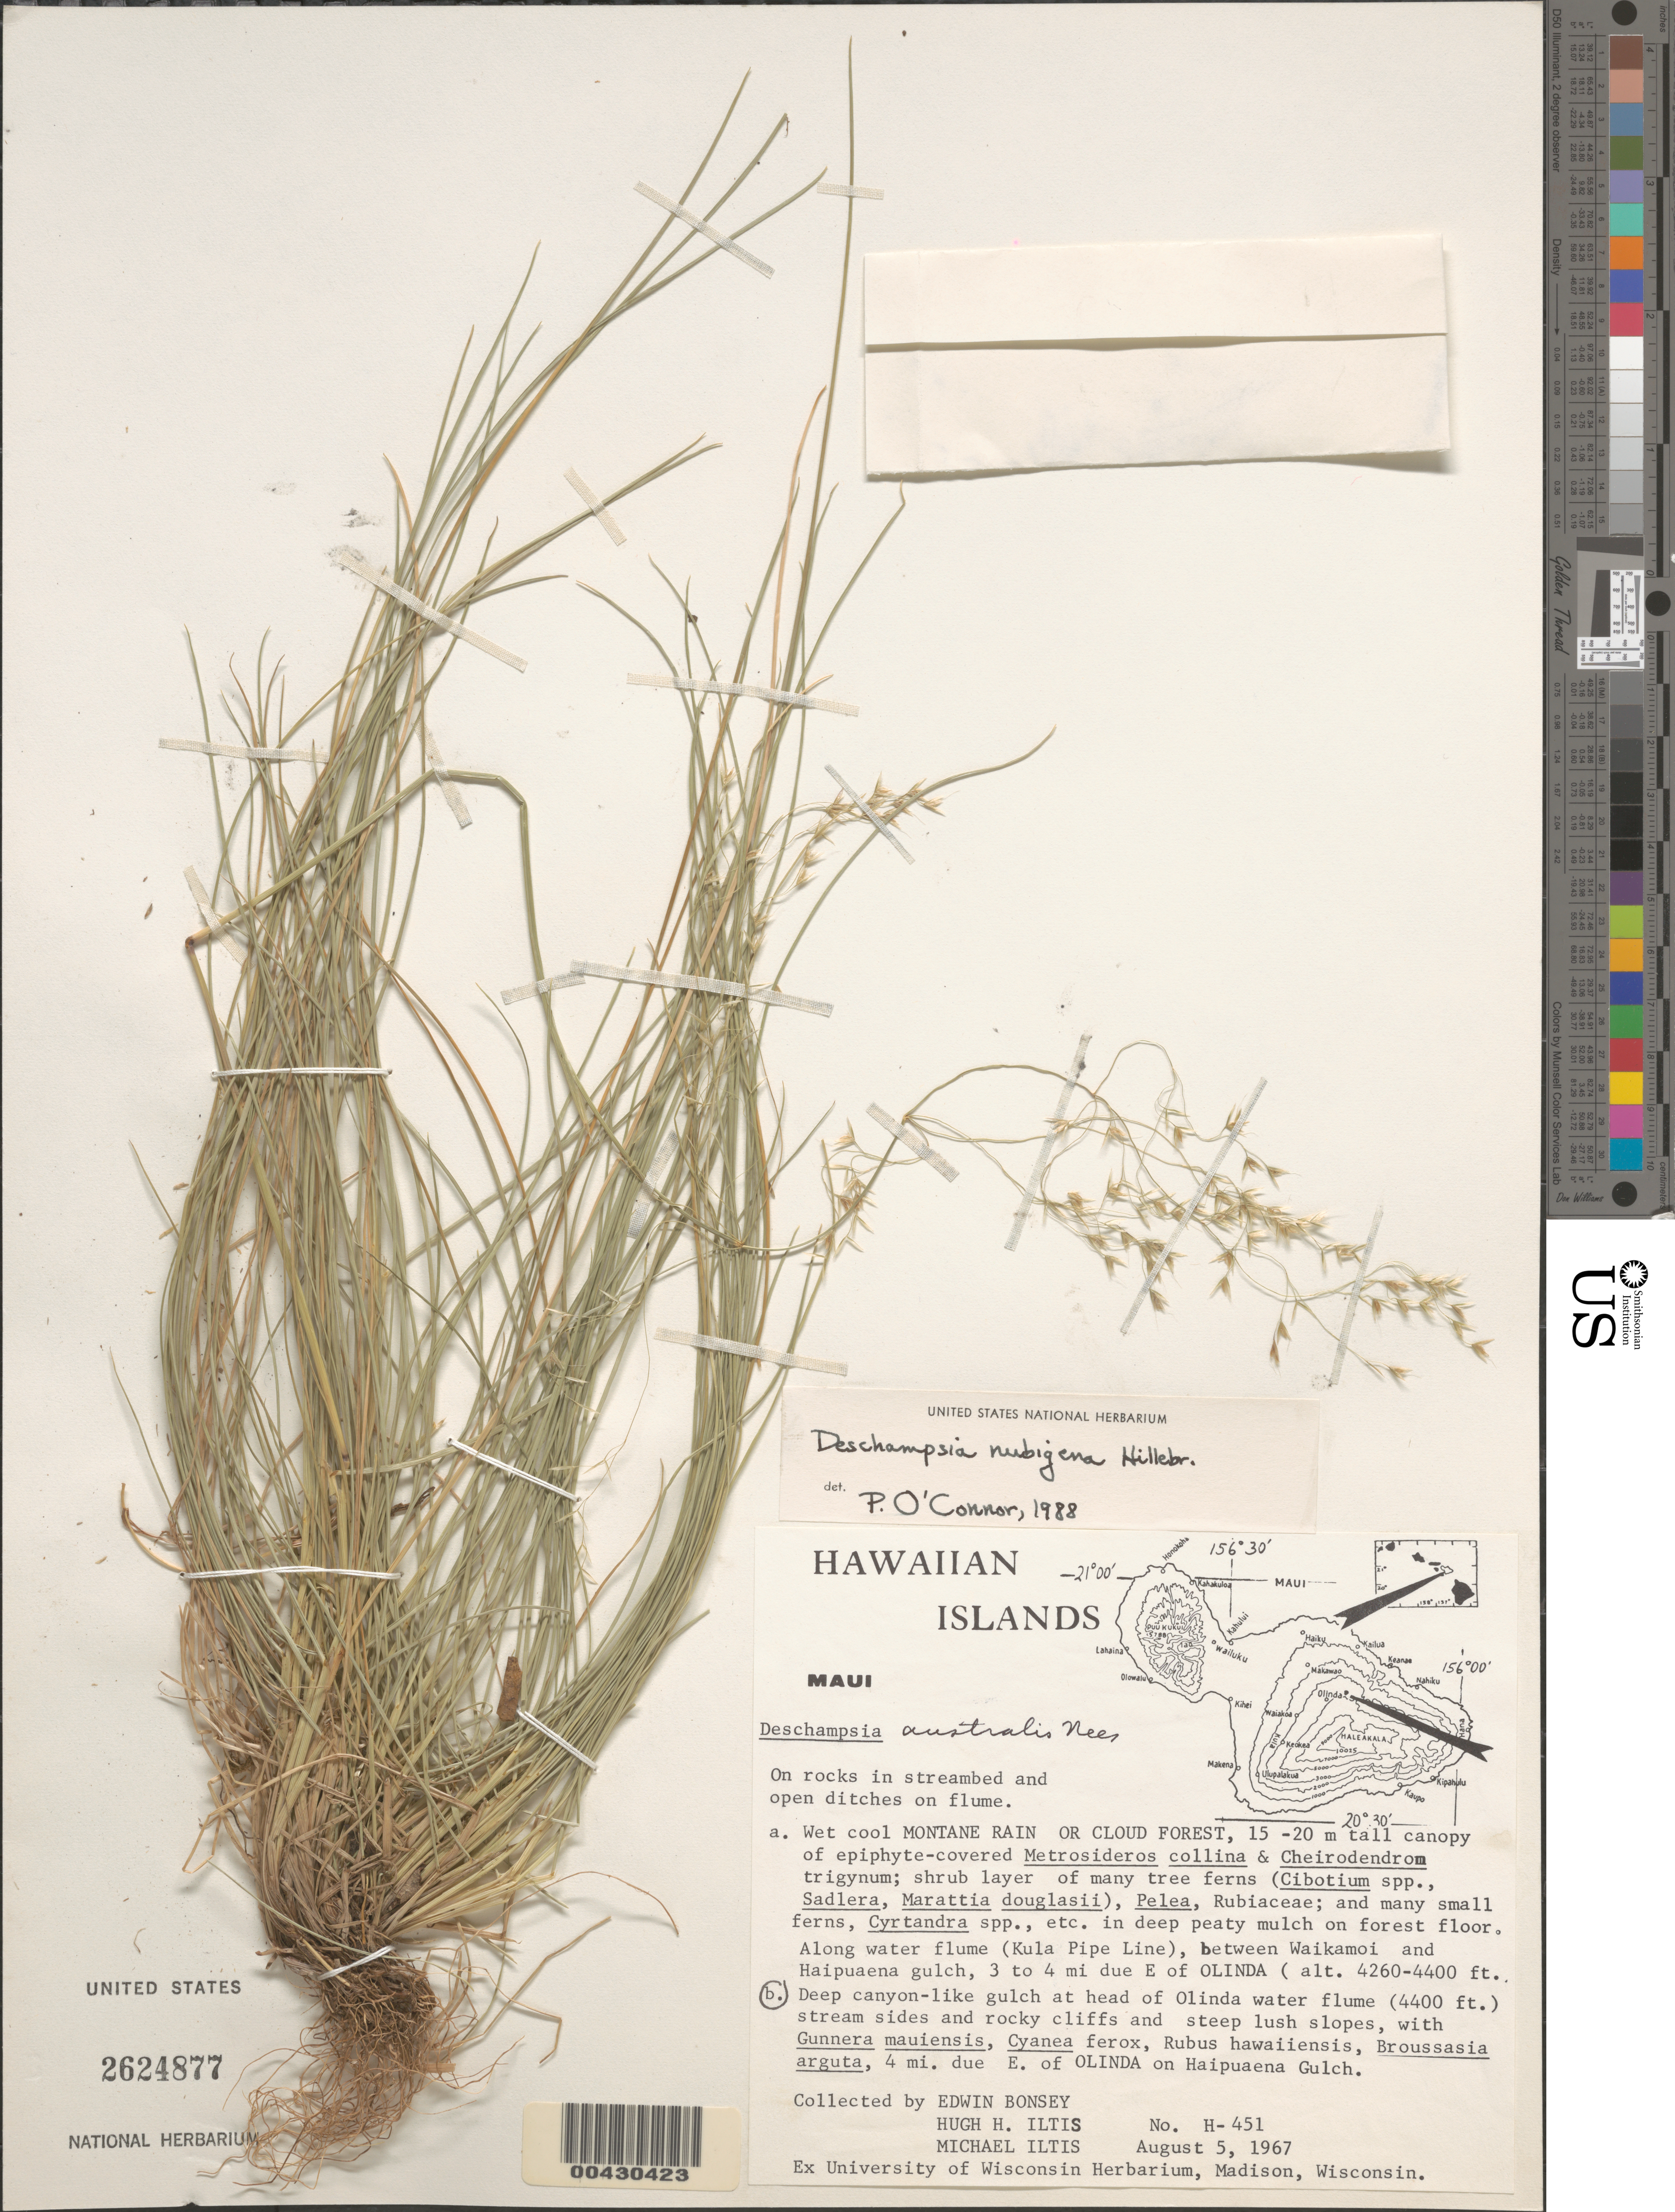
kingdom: Plantae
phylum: Tracheophyta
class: Liliopsida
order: Poales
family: Poaceae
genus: Deschampsia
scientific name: Deschampsia nubigena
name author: Hillebr.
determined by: O'Connor, P.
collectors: E. Bonsey, H. H. Iltis & M. G. Iltis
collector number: H-451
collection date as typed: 5 Aug 1967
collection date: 1967-08-05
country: United States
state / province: Hawaii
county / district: Maui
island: Maui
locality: Deep canyon-like gulch at head of Olinda water flume, 4 mi. due E. of Olinda on Haipuaena Gulch.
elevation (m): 1341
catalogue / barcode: US 2624877